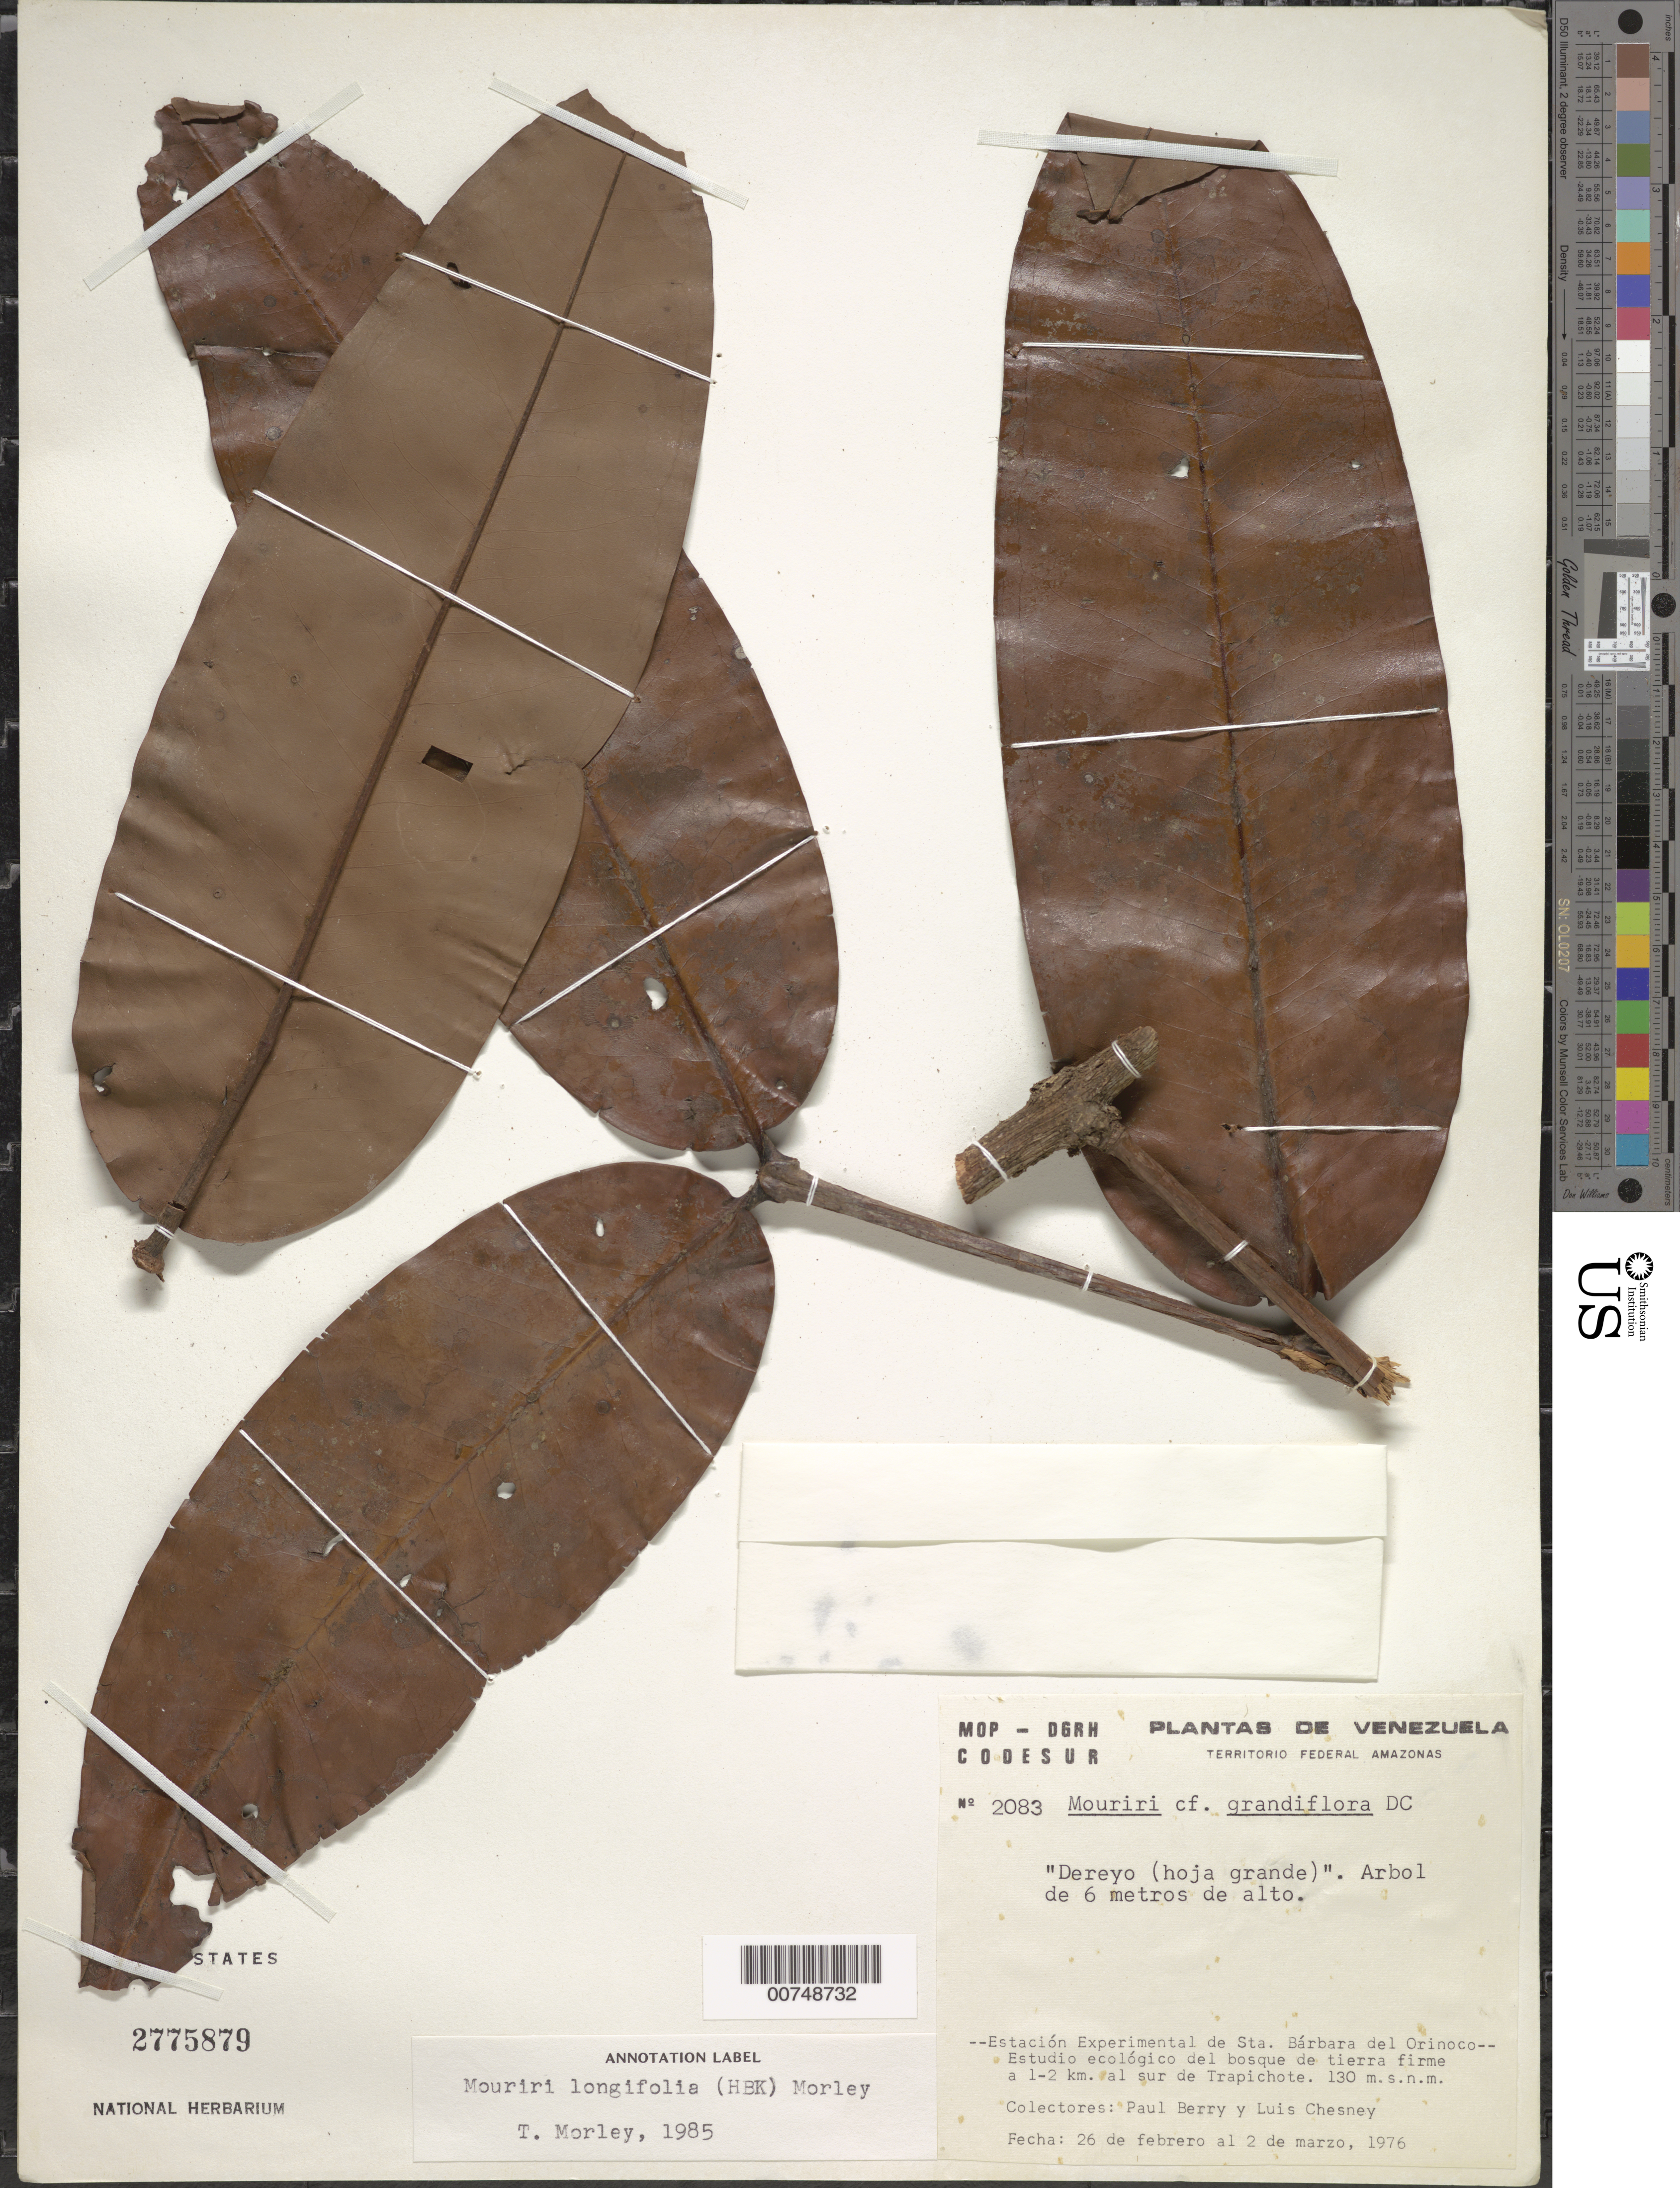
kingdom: Plantae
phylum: Tracheophyta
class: Magnoliopsida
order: Myrtales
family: Melastomataceae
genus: Mouriri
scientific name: Mouriri longifolia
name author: (Kunth) Morley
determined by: Morley, T.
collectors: P. E. Berry & L. Chesney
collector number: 2083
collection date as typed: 26-Feb-76 to 2-Mar-76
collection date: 1976-02-26/1976-03-02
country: Venezuela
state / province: Amazonas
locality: Estacion Experimental de Sta. Barbara del Orinoco, a 1-2 km al sur de Trapichote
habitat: Bosque de tierra firme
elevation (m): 130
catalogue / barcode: US 2775879